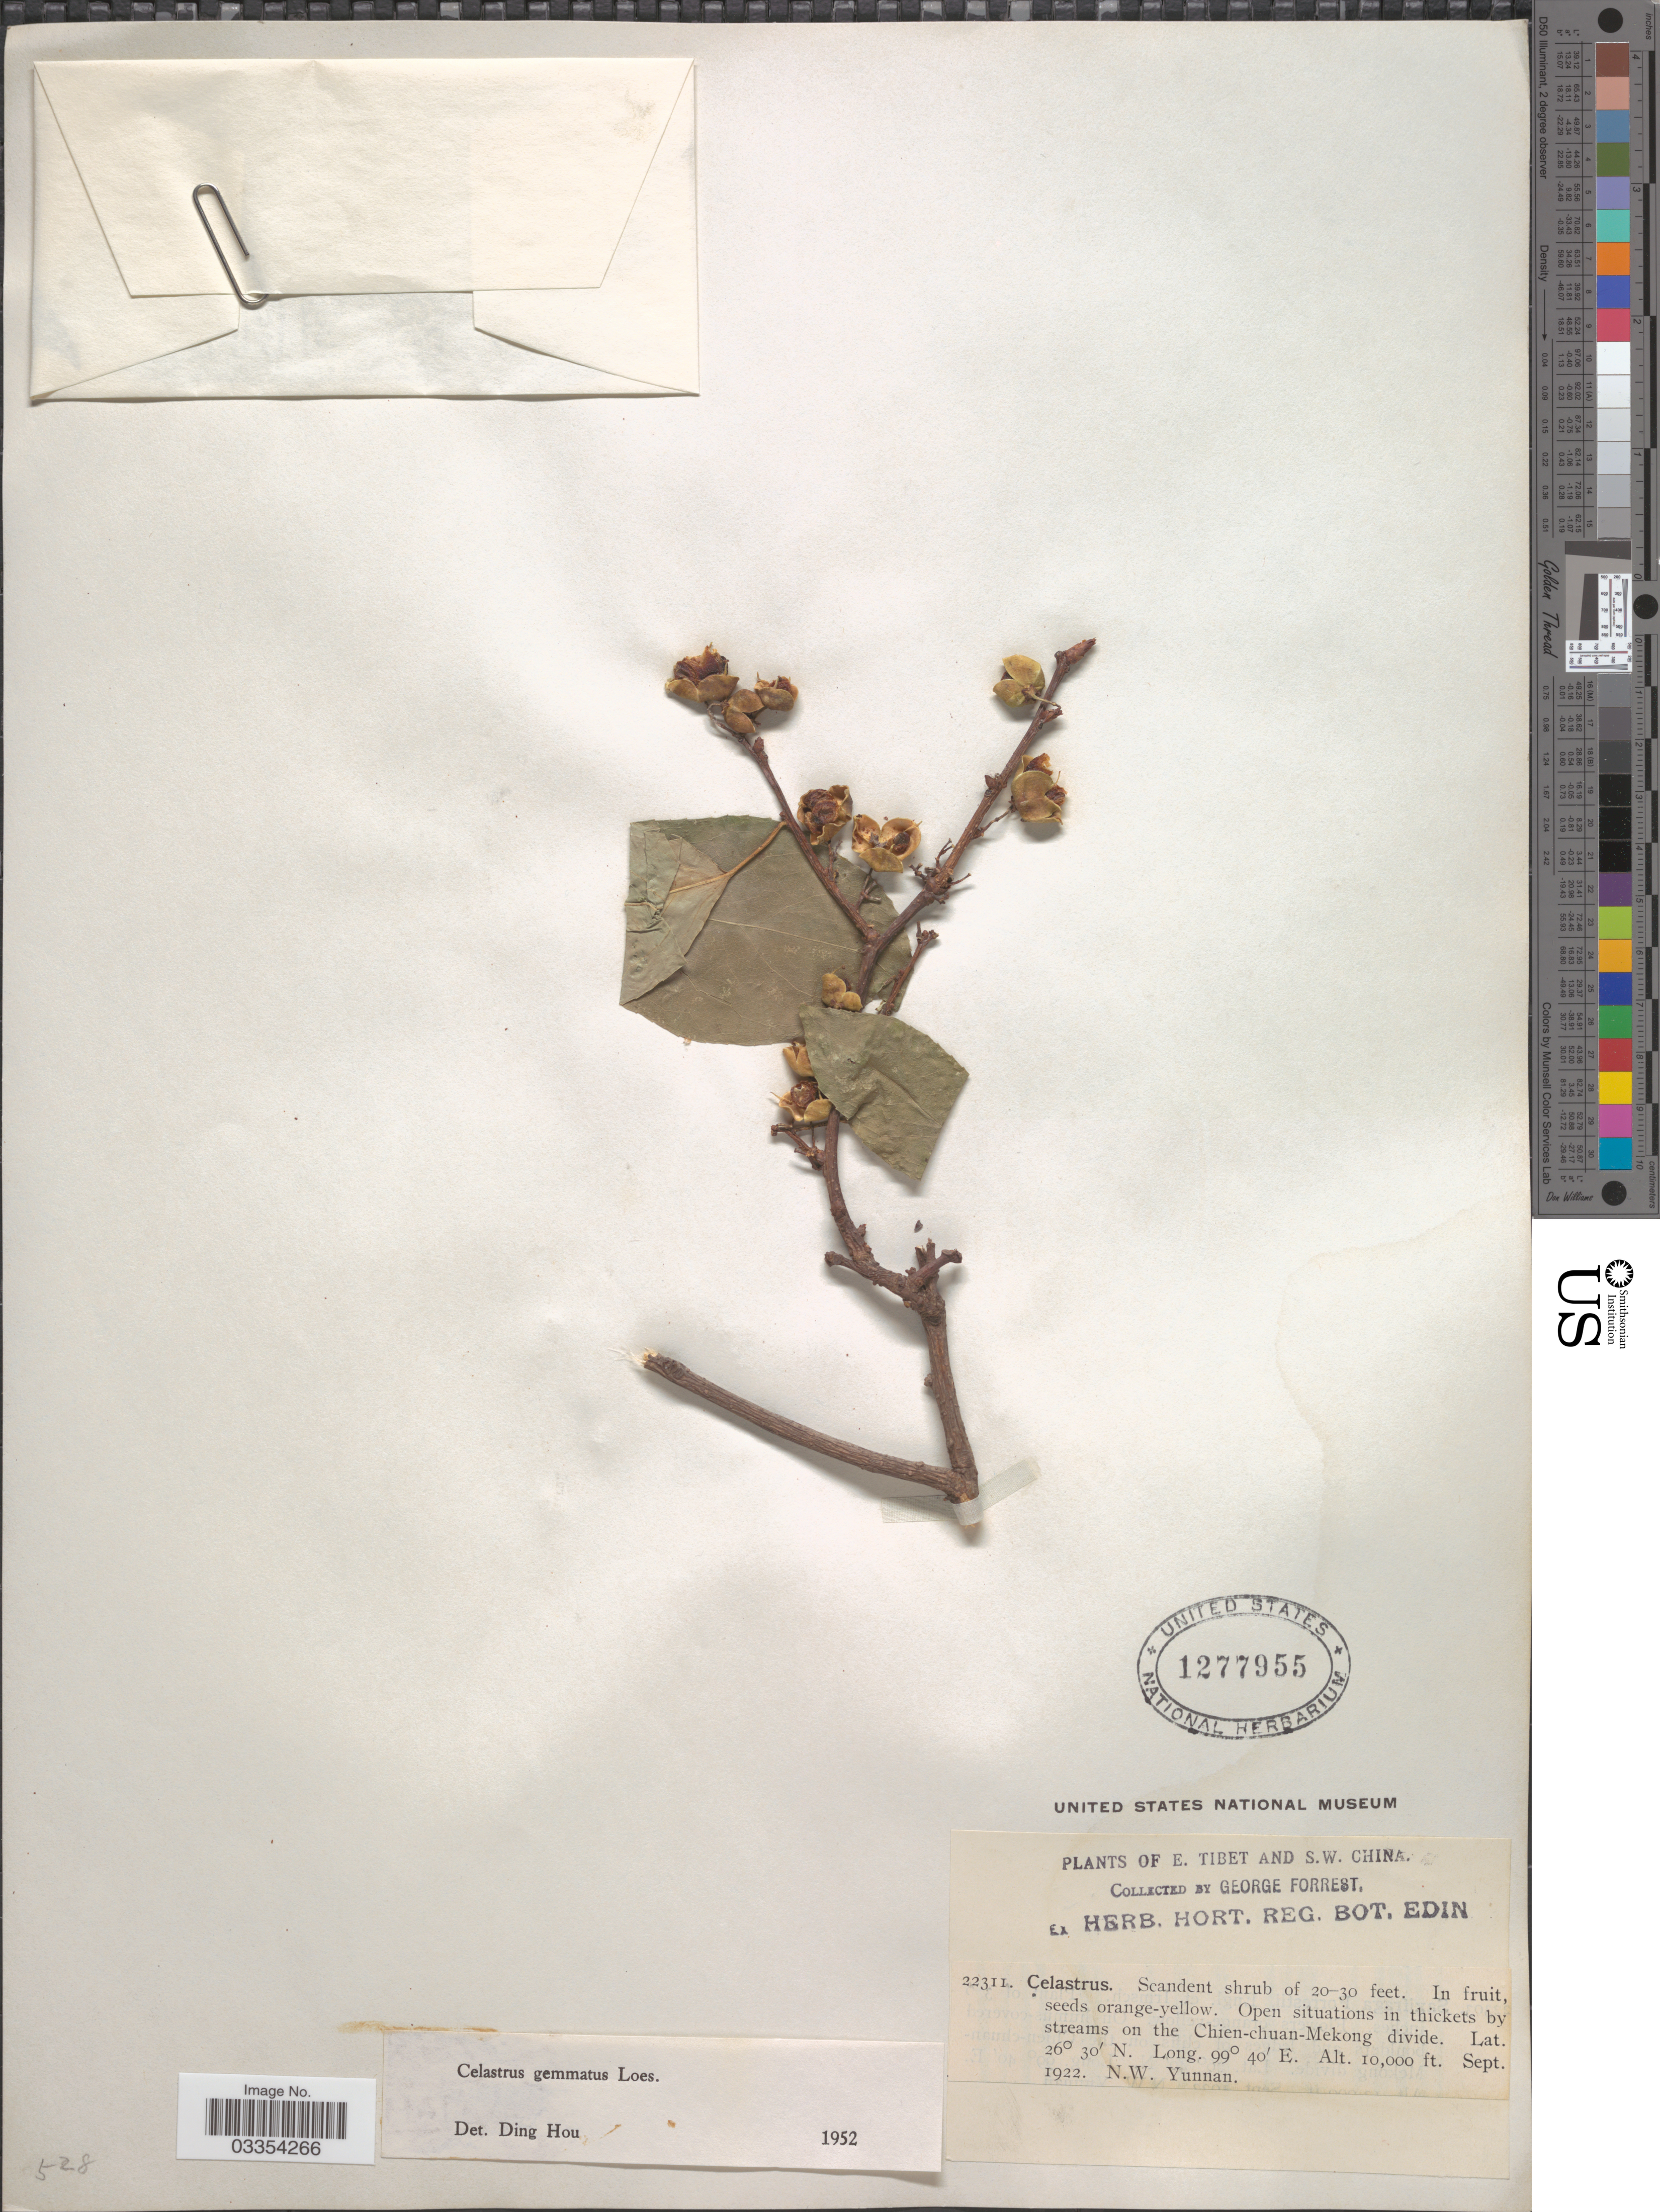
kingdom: Plantae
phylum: Tracheophyta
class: Magnoliopsida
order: Celastrales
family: Celastraceae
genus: Celastrus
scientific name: Celastrus gemmatus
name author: Loes.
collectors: G. Forrest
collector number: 22311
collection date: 1922-09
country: China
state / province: Yunnan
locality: E. Tibet and S.W. China. Open situations in thickets by streams on the Chien-chuan-Mekong divide. N.W. Yunnan.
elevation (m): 3048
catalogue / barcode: US 1277955